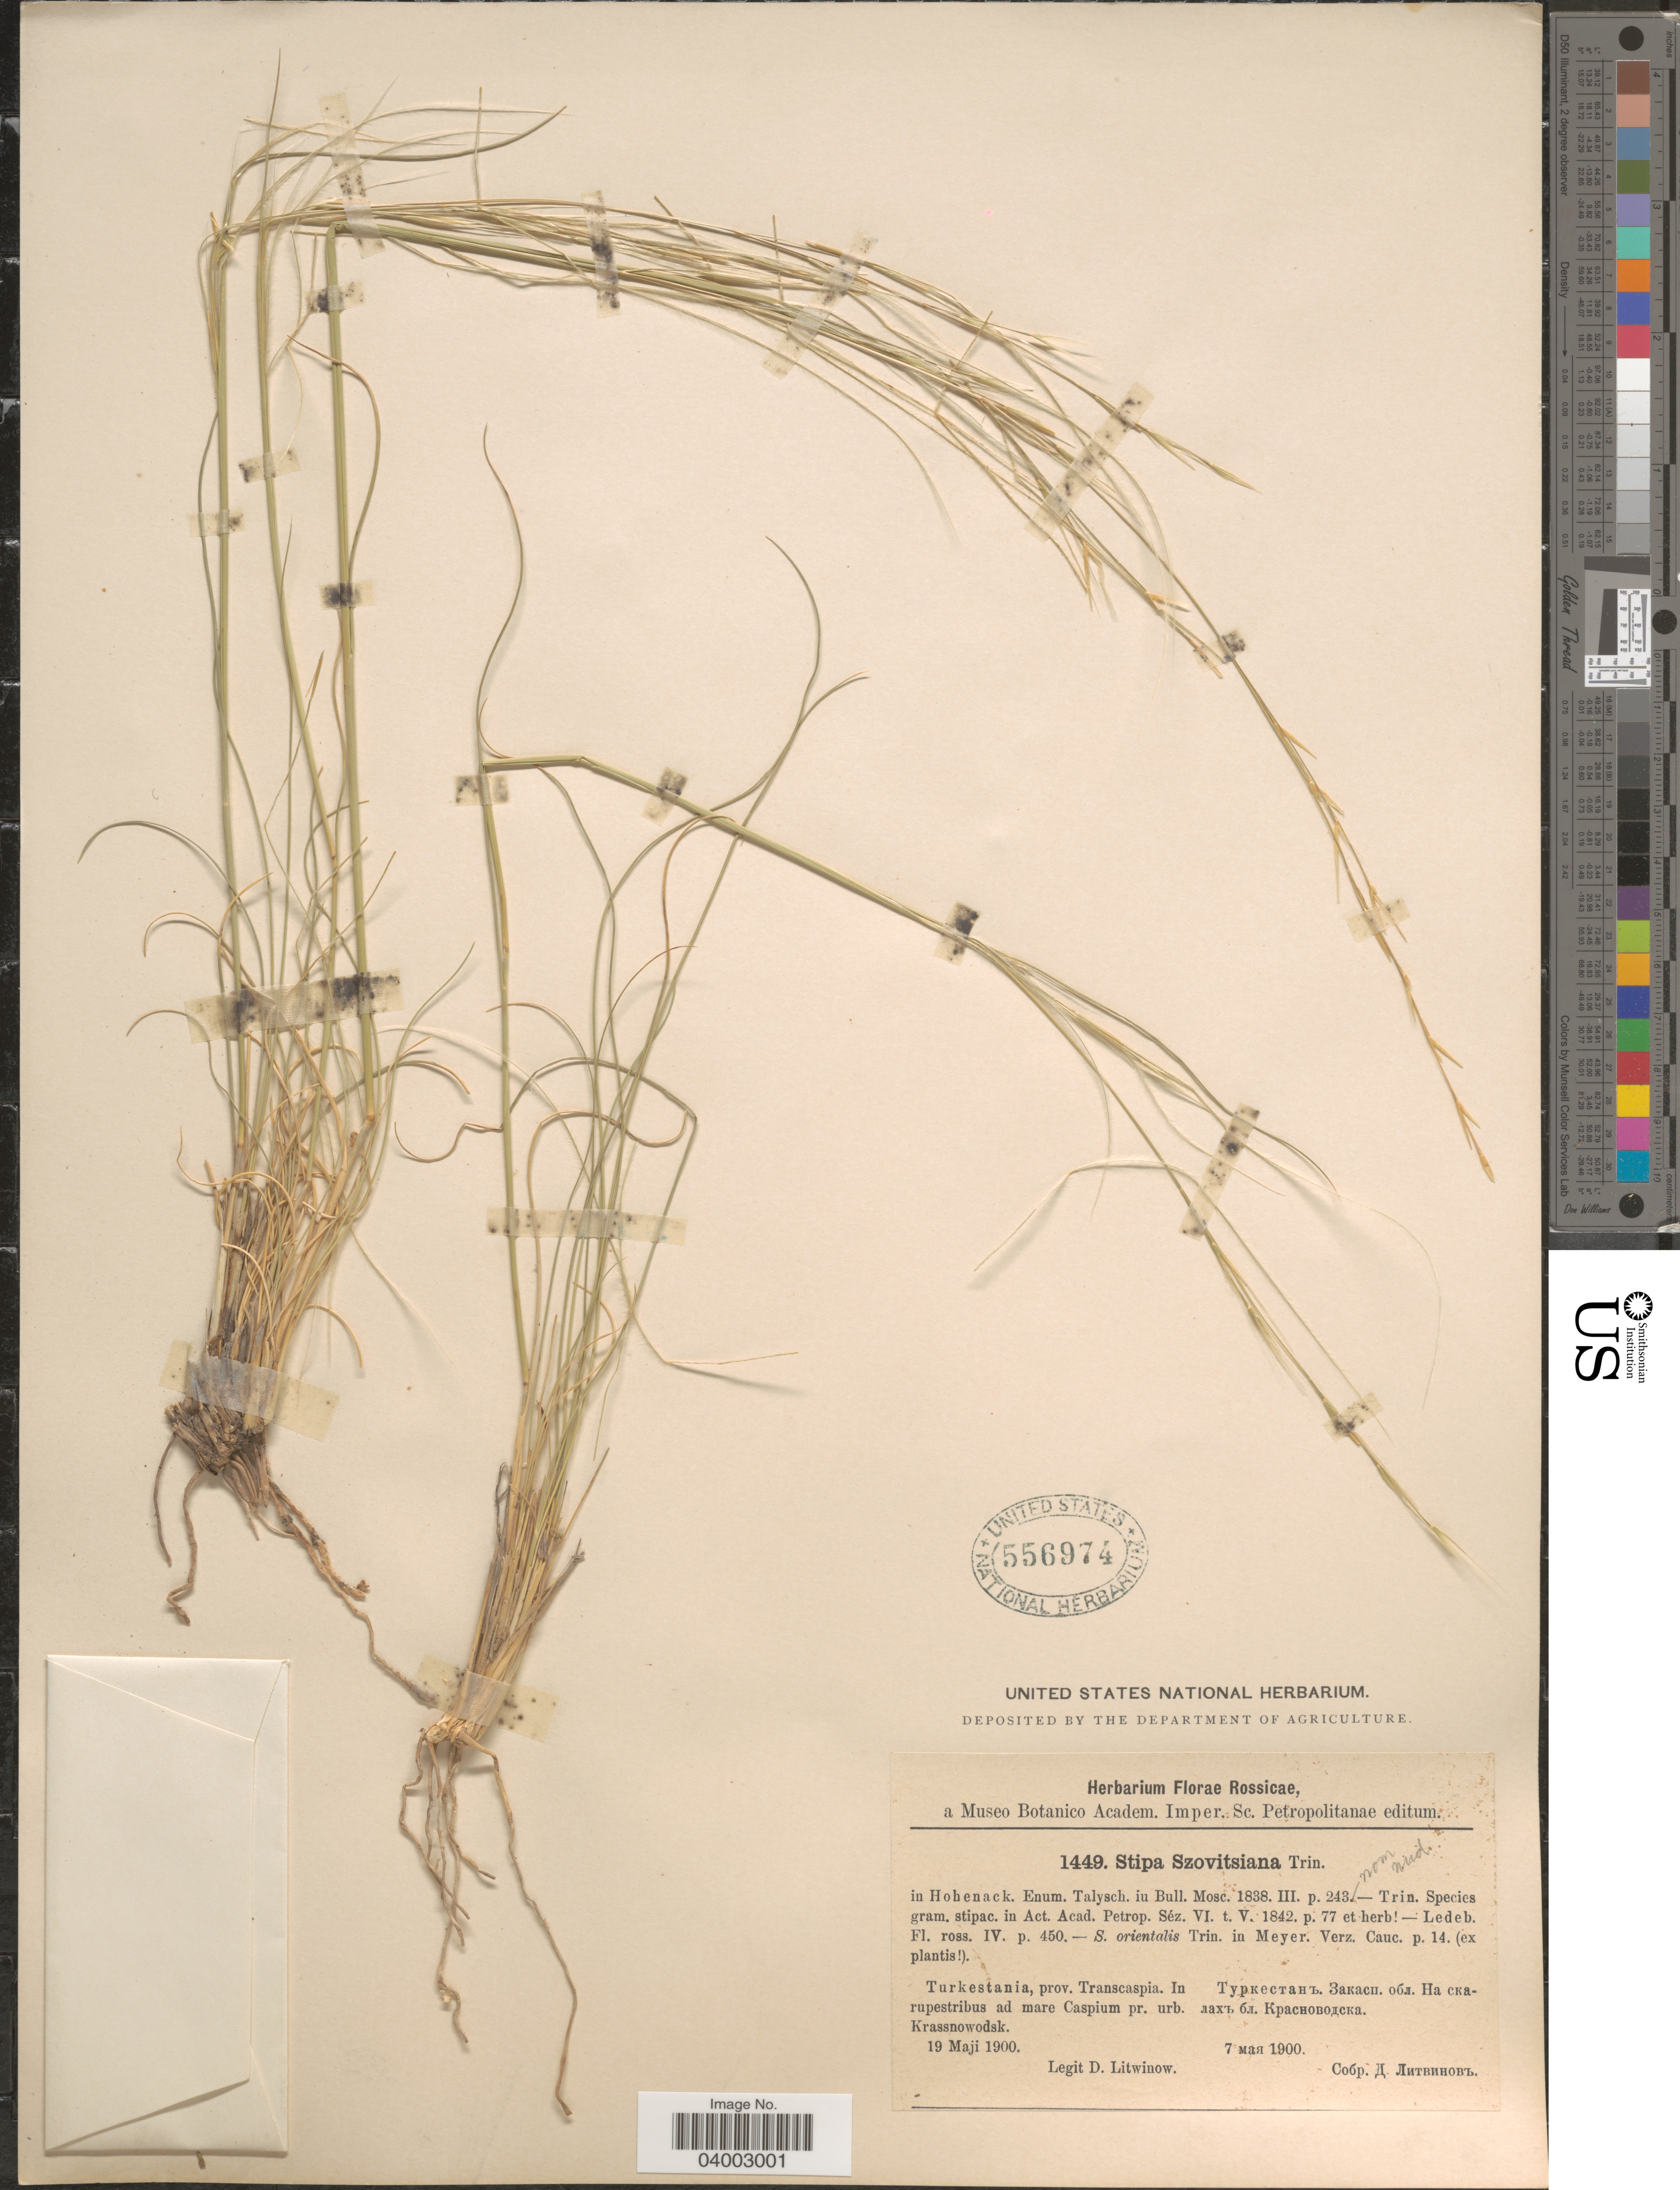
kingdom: Plantae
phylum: Tracheophyta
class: Liliopsida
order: Poales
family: Poaceae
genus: Stipa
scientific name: Stipa szovitsiana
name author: (Trin. & Rupr.) Griseb.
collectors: D. Litwinow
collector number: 1449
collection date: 1900-05-19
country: Turkmenistan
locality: Rossicae. Turkestania, prov. Transcaspia. In rupestribus ad mare Caspium pr. urb. Krassnowodsk.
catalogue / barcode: US 556974